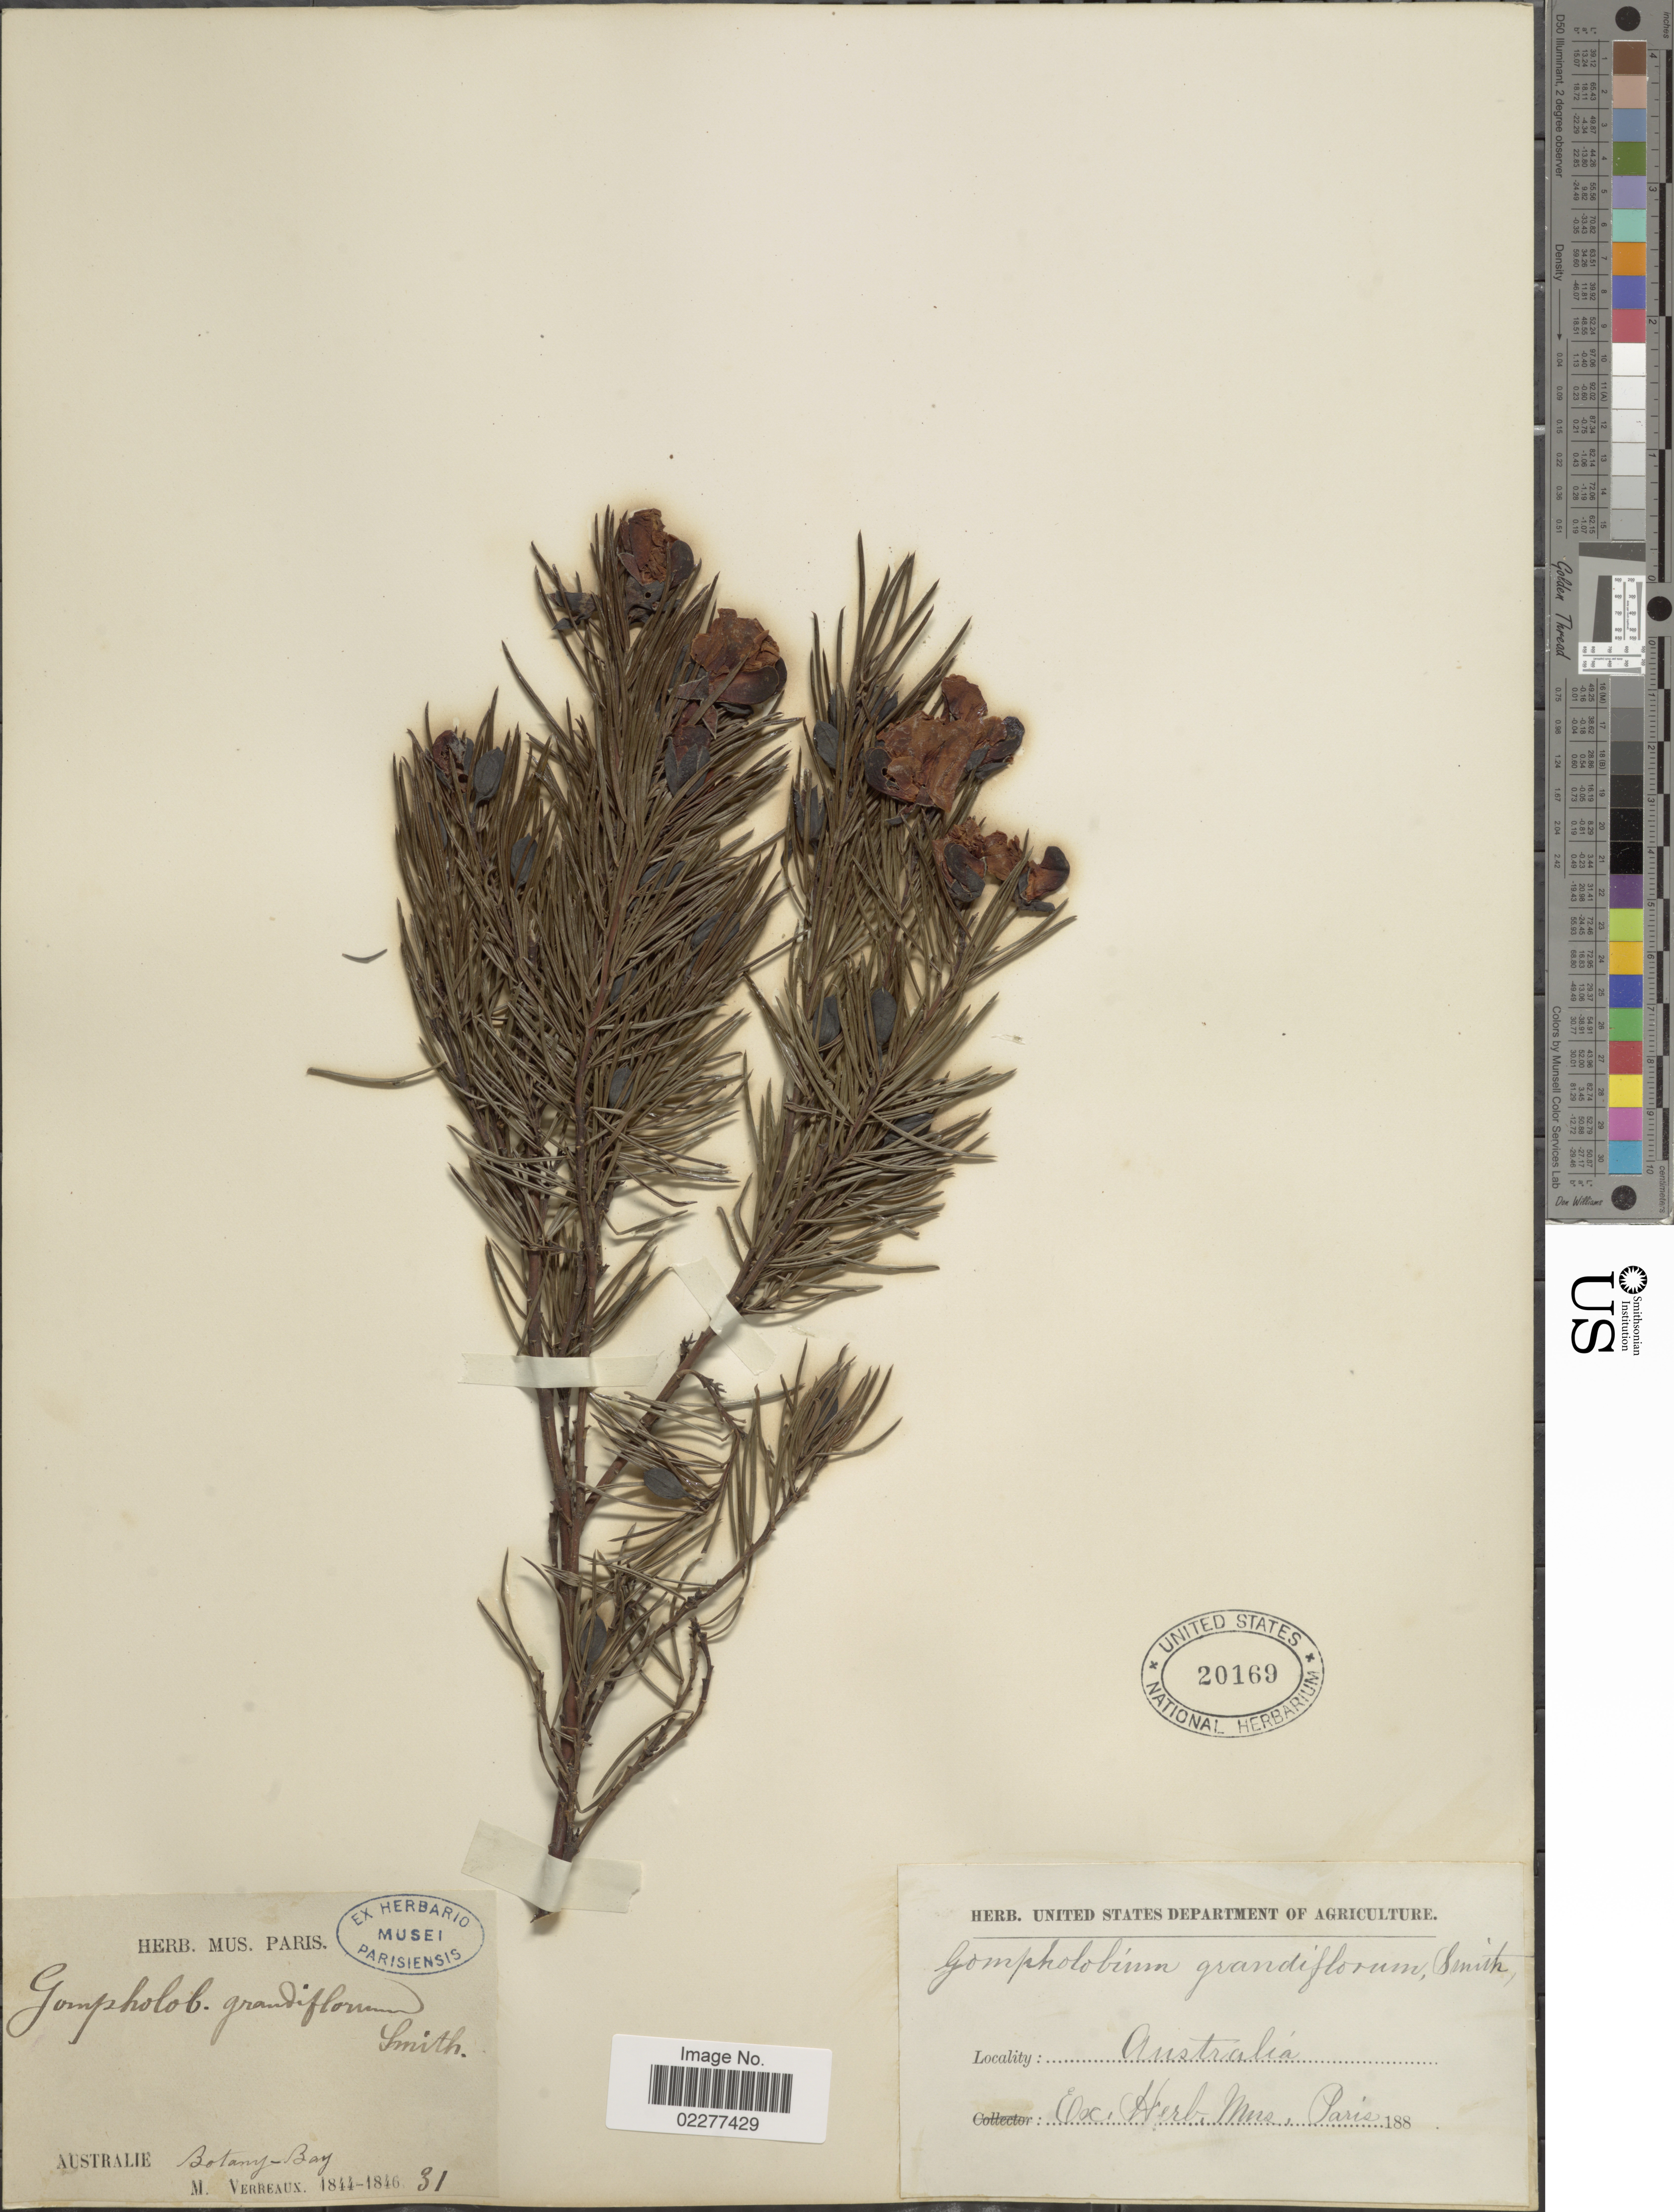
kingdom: Plantae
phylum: Tracheophyta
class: Magnoliopsida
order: Fabales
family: Fabaceae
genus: Gompholobium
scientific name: Gompholobium grandiflorum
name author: Sm.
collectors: M. Verreaux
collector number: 31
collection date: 1844/1846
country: Australia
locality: Botany-Bay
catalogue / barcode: US 20169